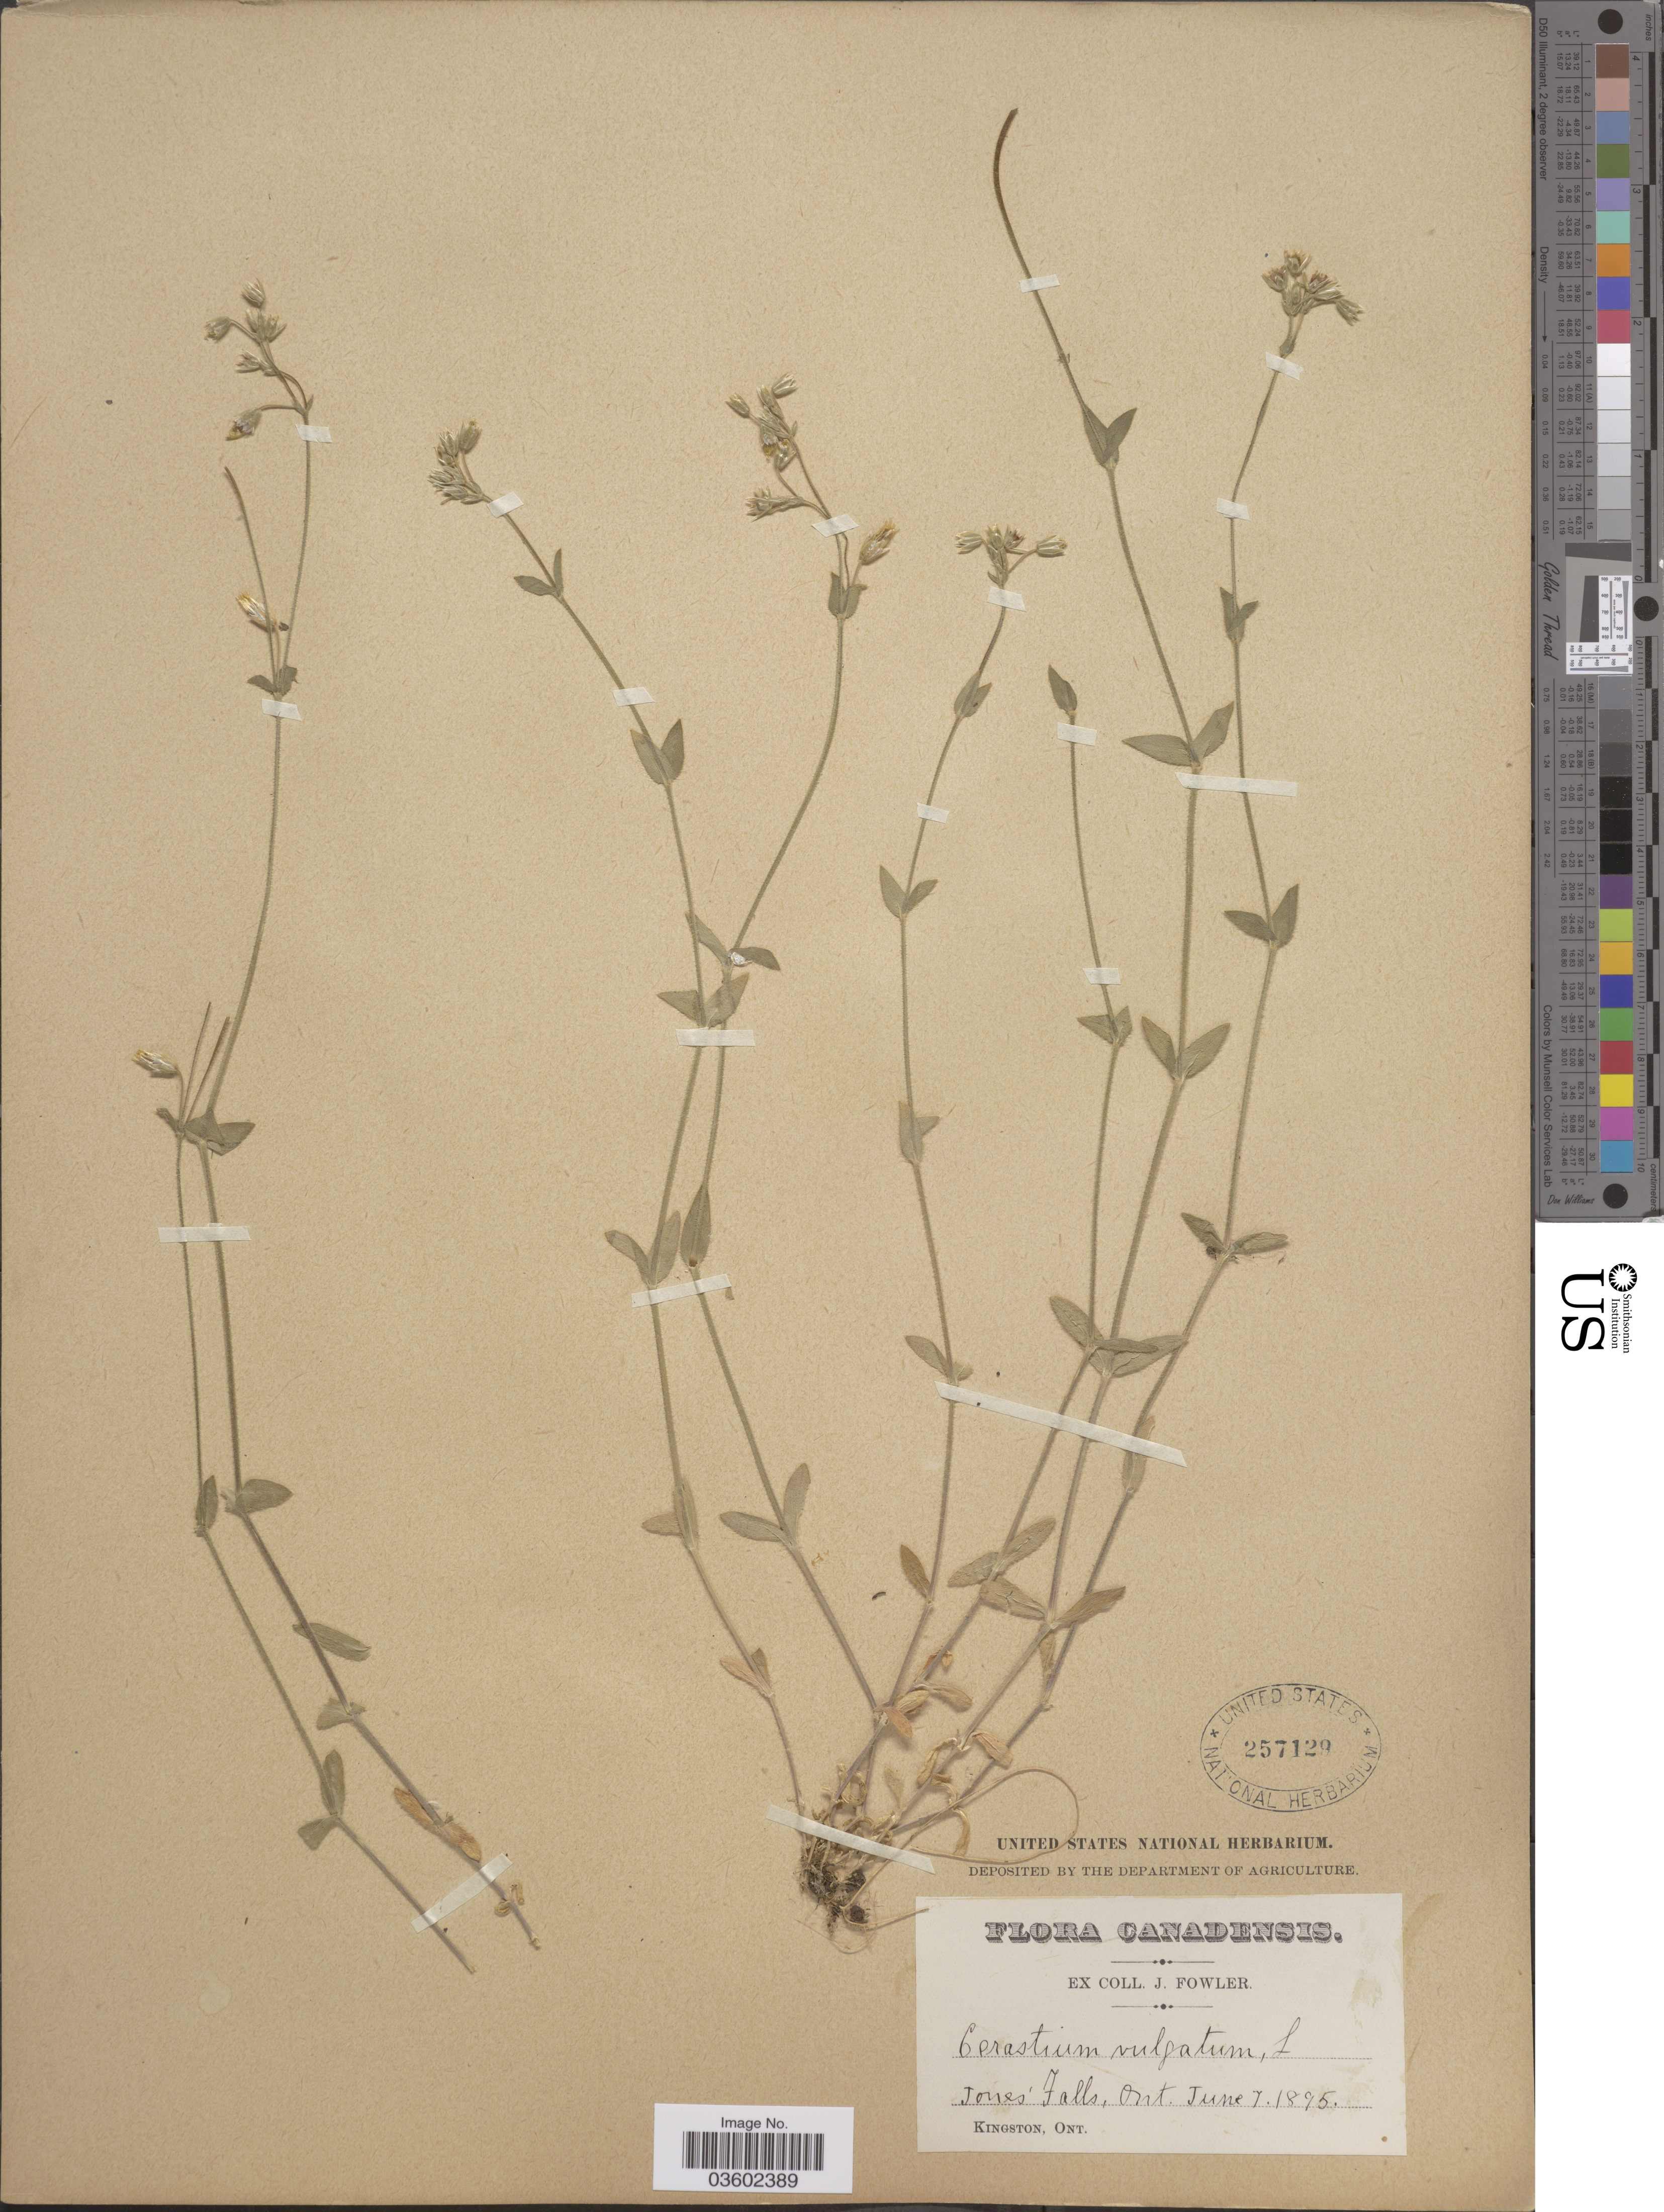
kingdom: Plantae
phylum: Tracheophyta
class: Magnoliopsida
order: Caryophyllales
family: Caryophyllaceae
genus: Cerastium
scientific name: Cerastium vulgatum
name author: L.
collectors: J. Fowler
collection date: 1895-06-07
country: Canada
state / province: Ontario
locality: Jones' Falls.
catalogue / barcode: US 257129